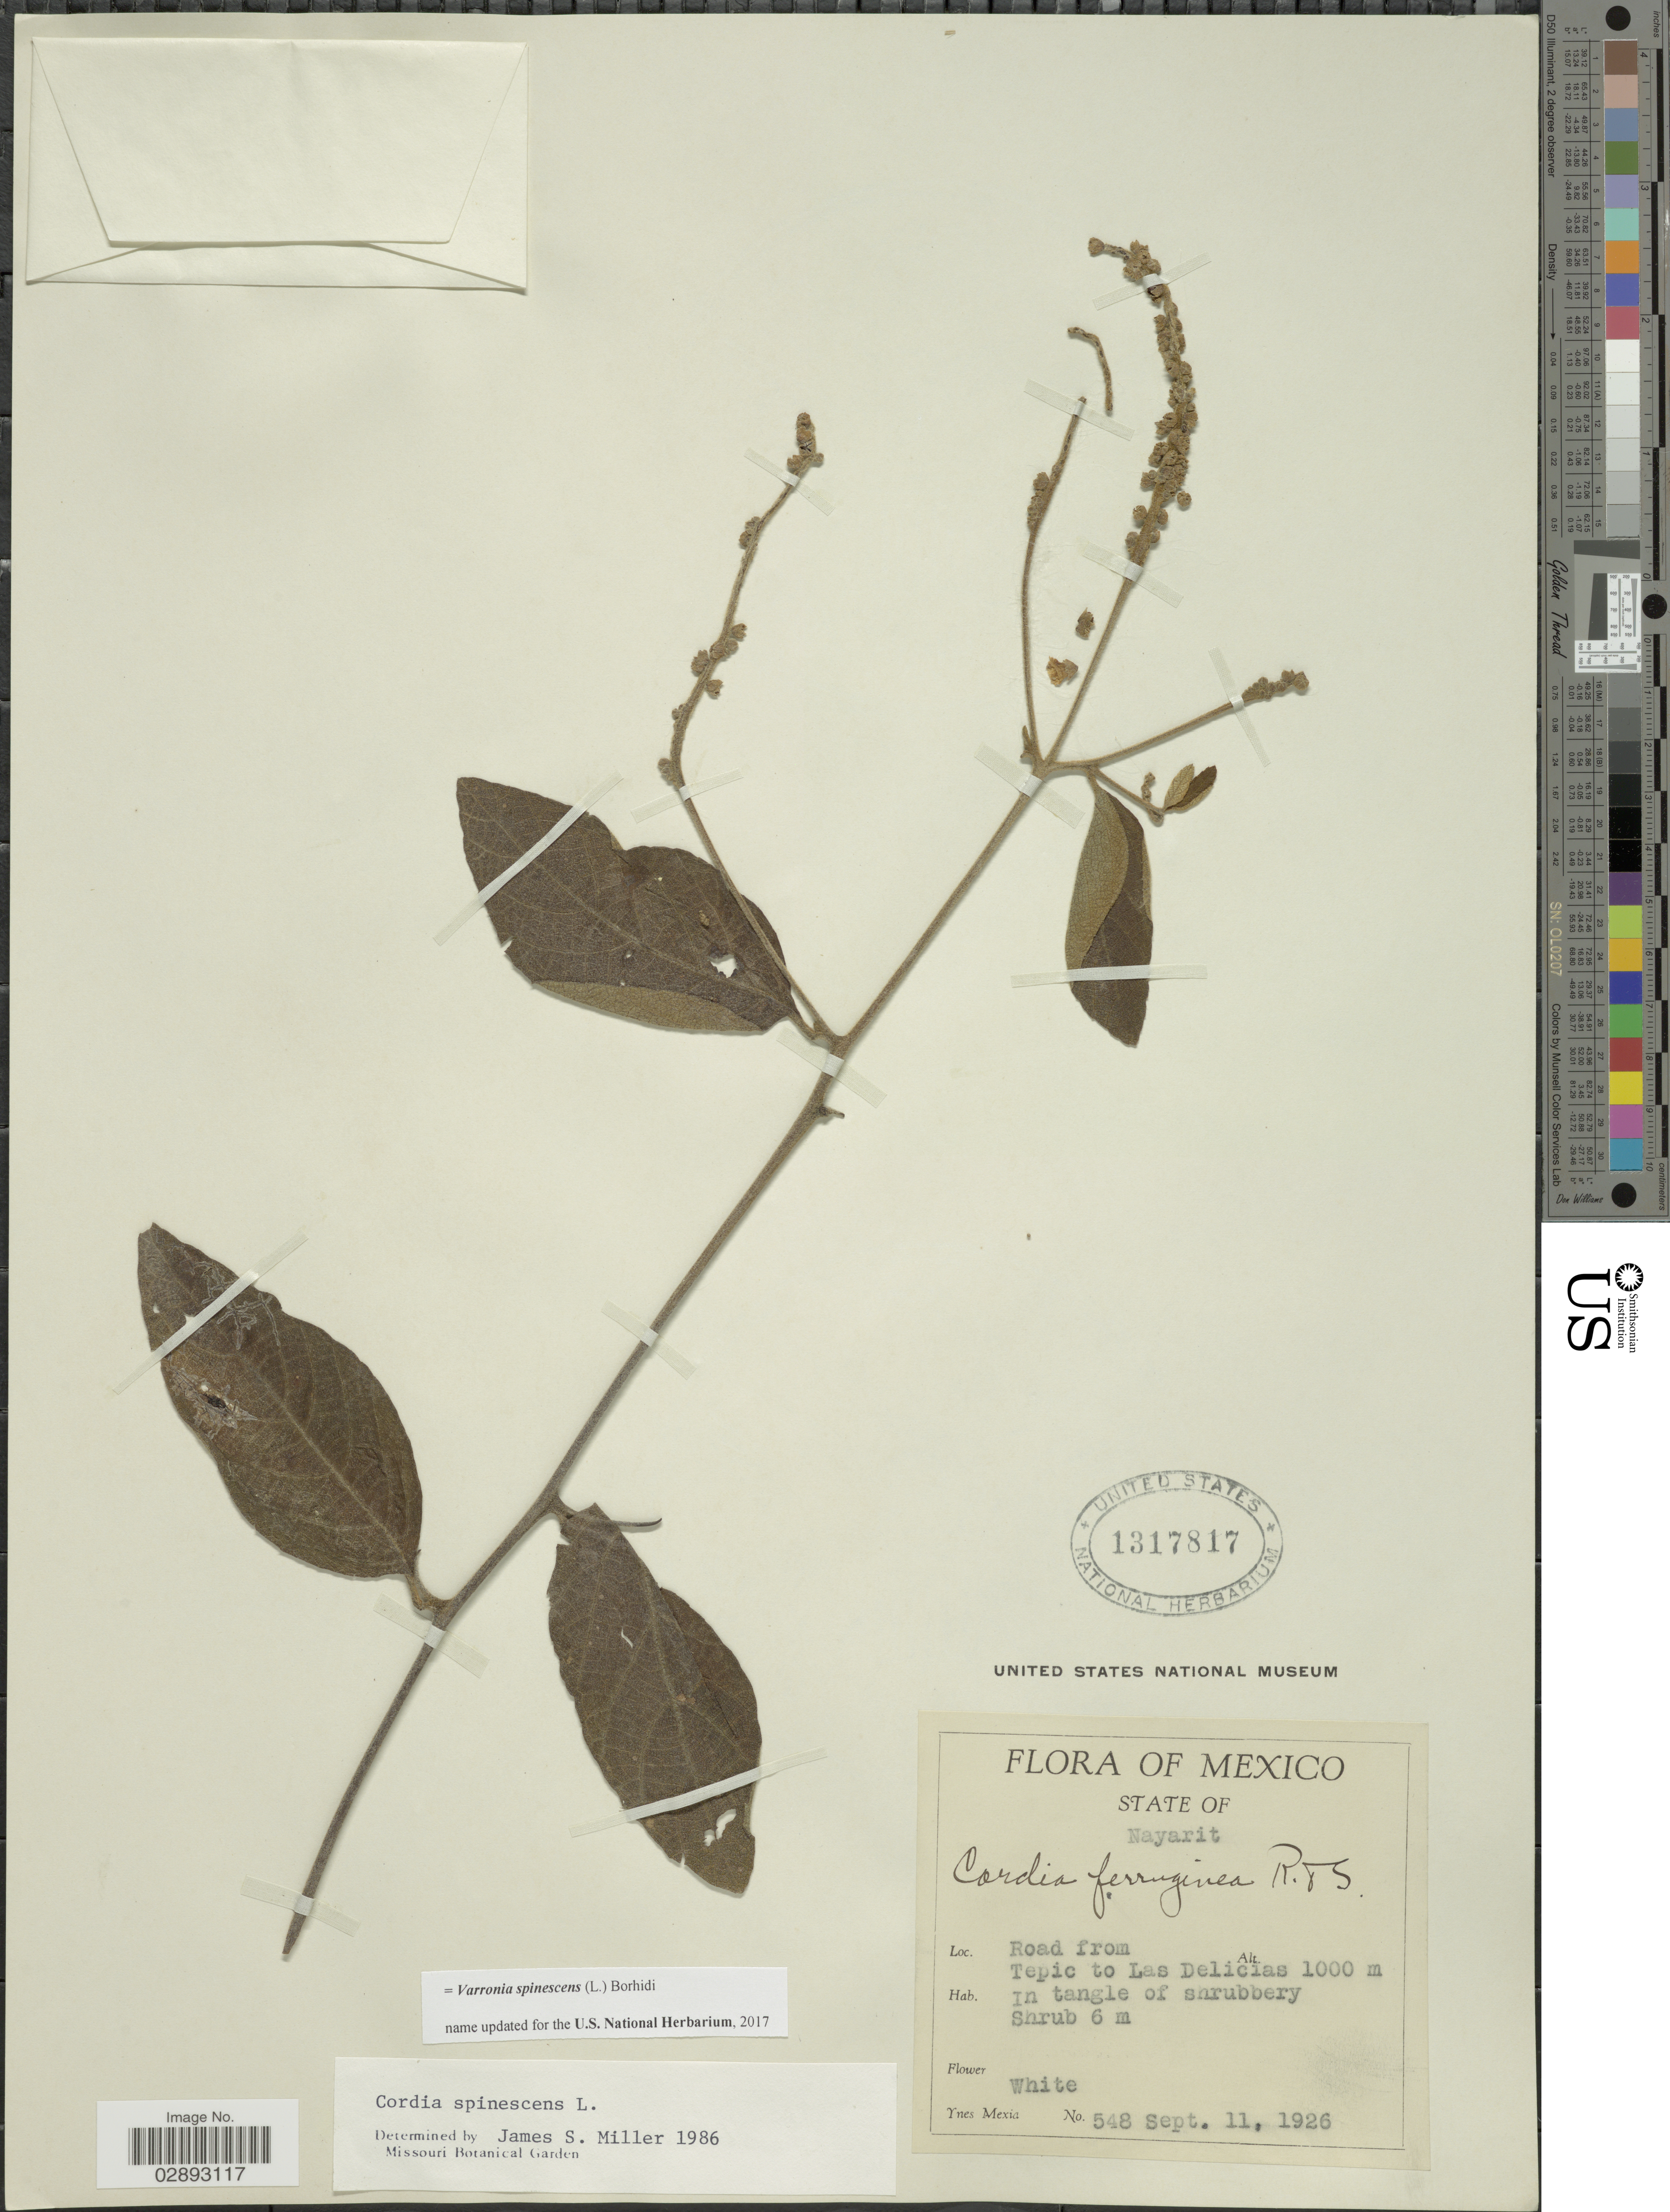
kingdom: Plantae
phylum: Tracheophyta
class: Magnoliopsida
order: Boraginales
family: Cordiaceae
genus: Varronia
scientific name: Varronia spinescens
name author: (L.) Borhidi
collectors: Y. Mexia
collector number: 548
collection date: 1926-09-11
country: Mexico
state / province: Nayarit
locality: State of Nayarit. Road from Tepic to Las Delicias.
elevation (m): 1000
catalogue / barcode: US 1317817